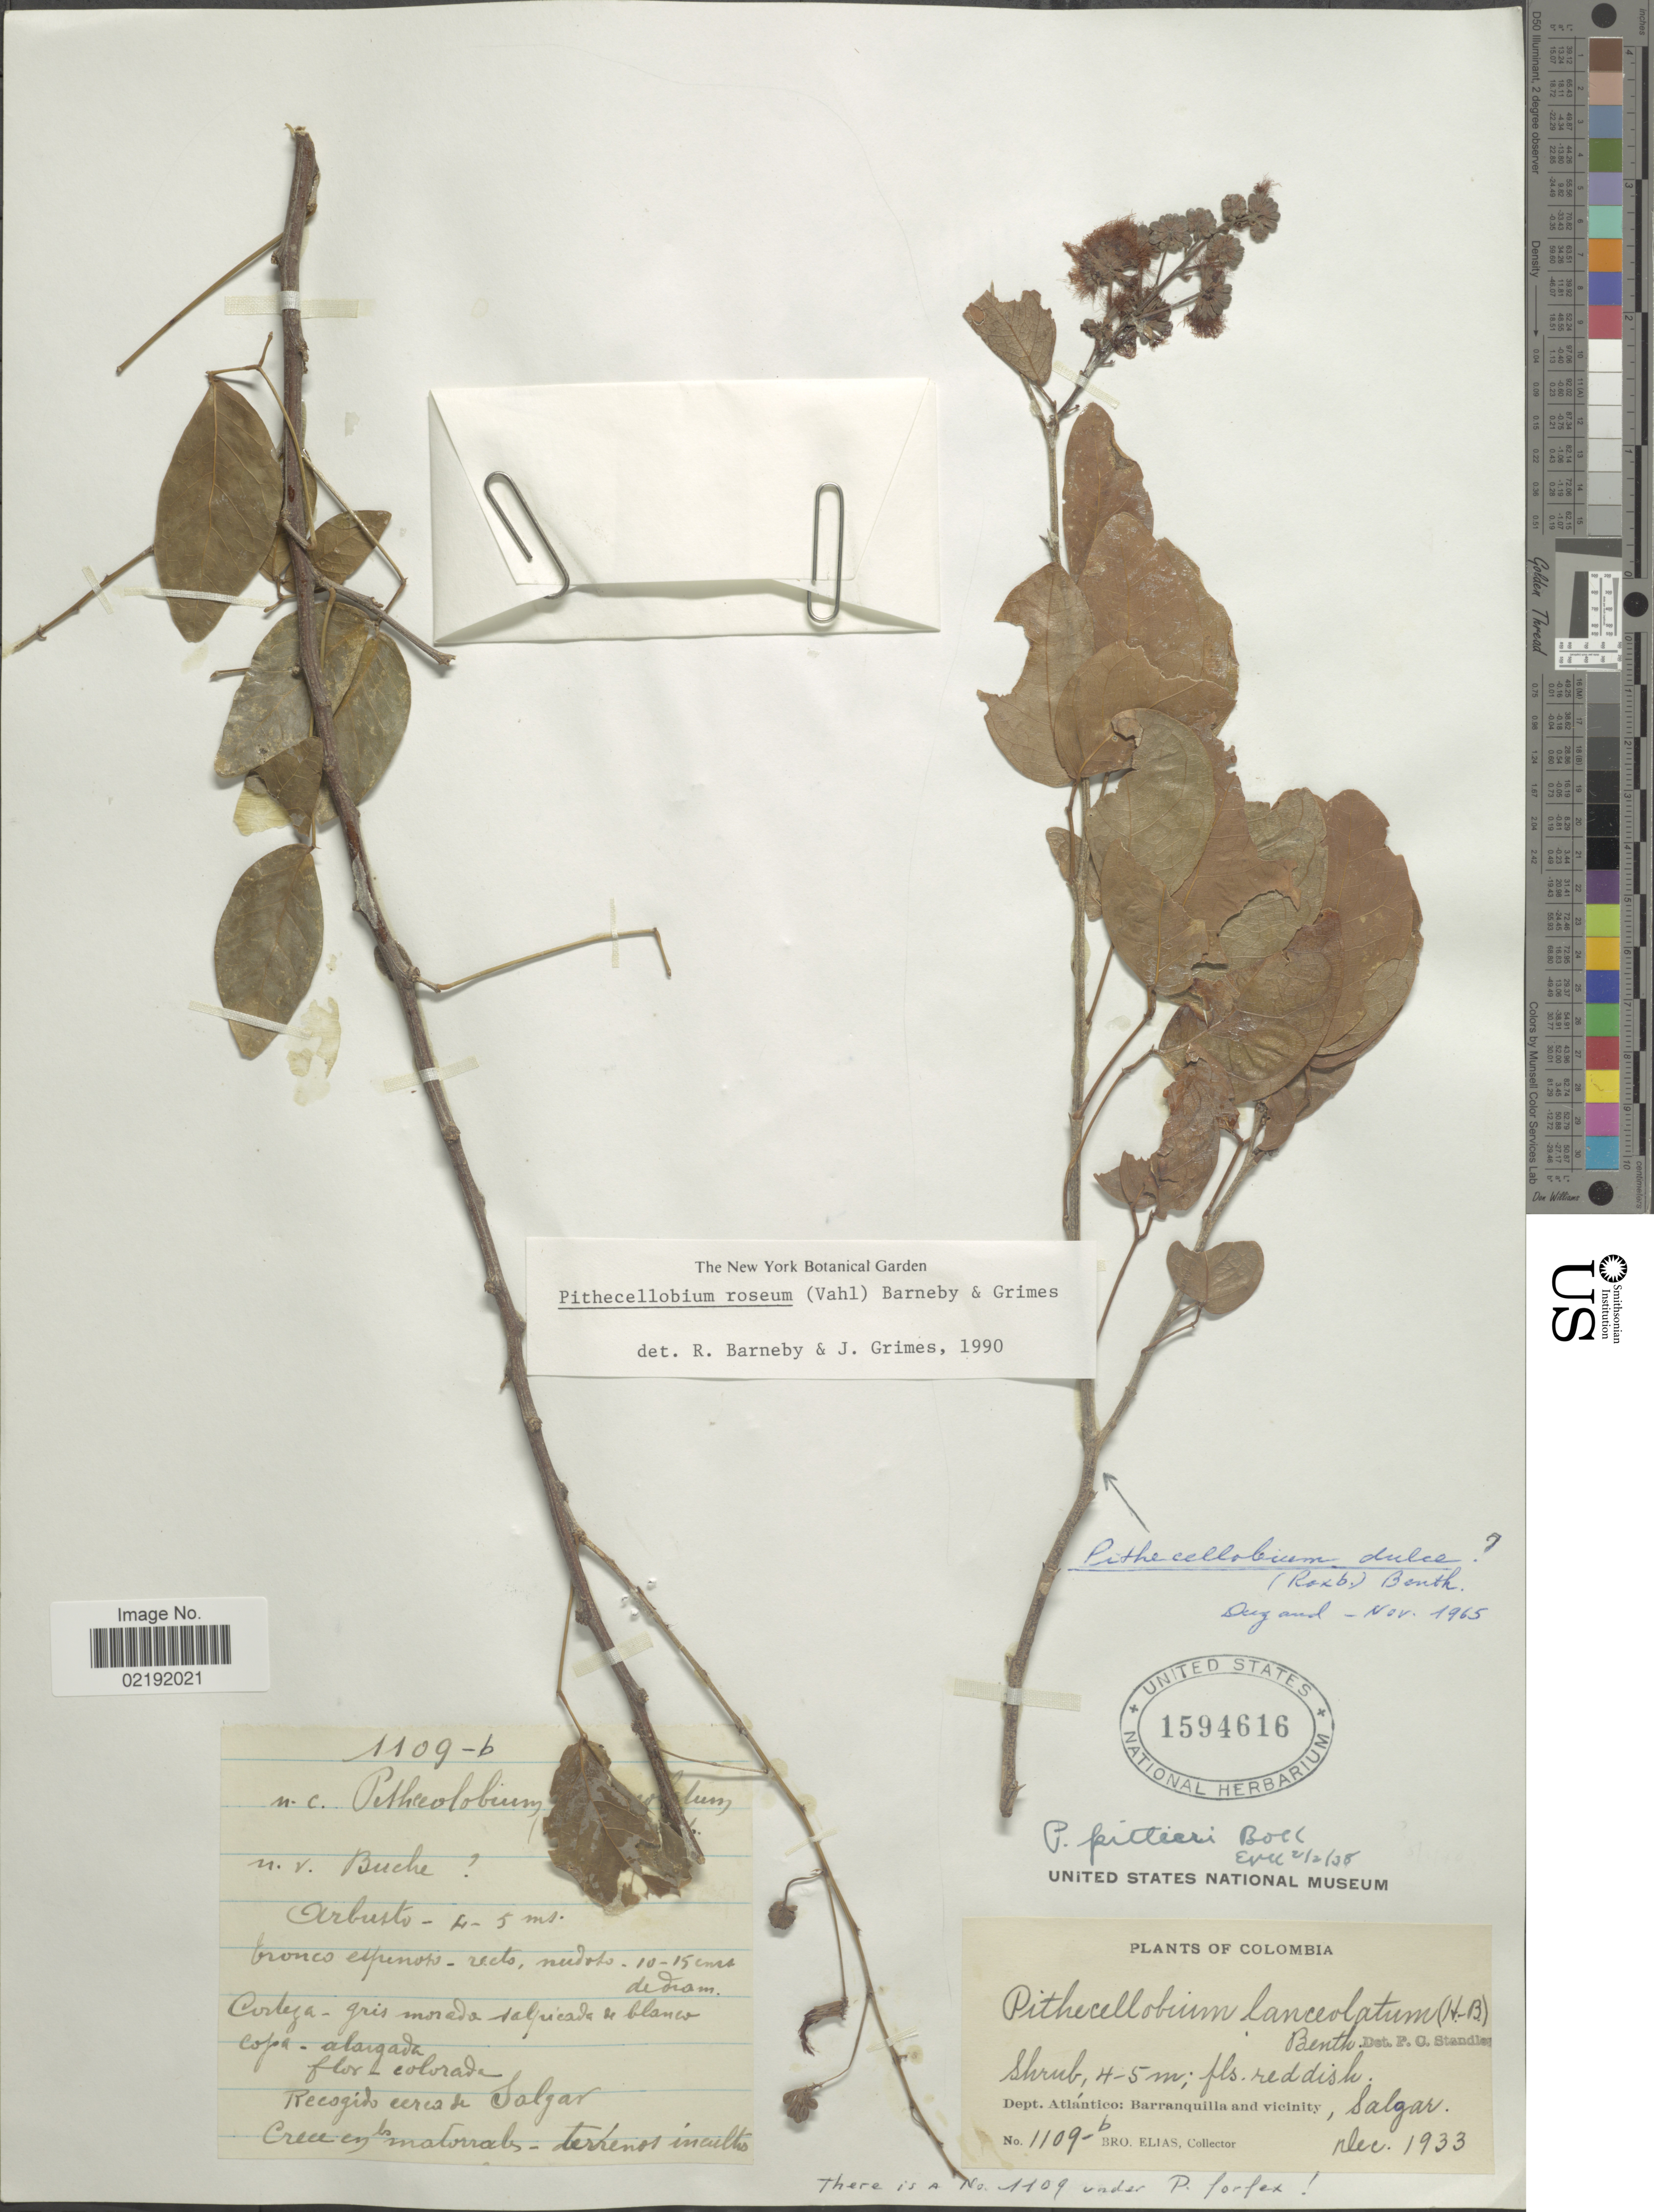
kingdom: Plantae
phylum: Tracheophyta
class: Magnoliopsida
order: Fabales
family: Fabaceae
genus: Pithecellobium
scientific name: Pithecellobium roseum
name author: (Vahl) Barneby & J.W. Grimes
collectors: Bro. Elias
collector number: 1109b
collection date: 1933-12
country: Colombia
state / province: Atlántico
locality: Dept. Atlántico: Barranquilla and vicinity, Salgar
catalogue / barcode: US 1594616